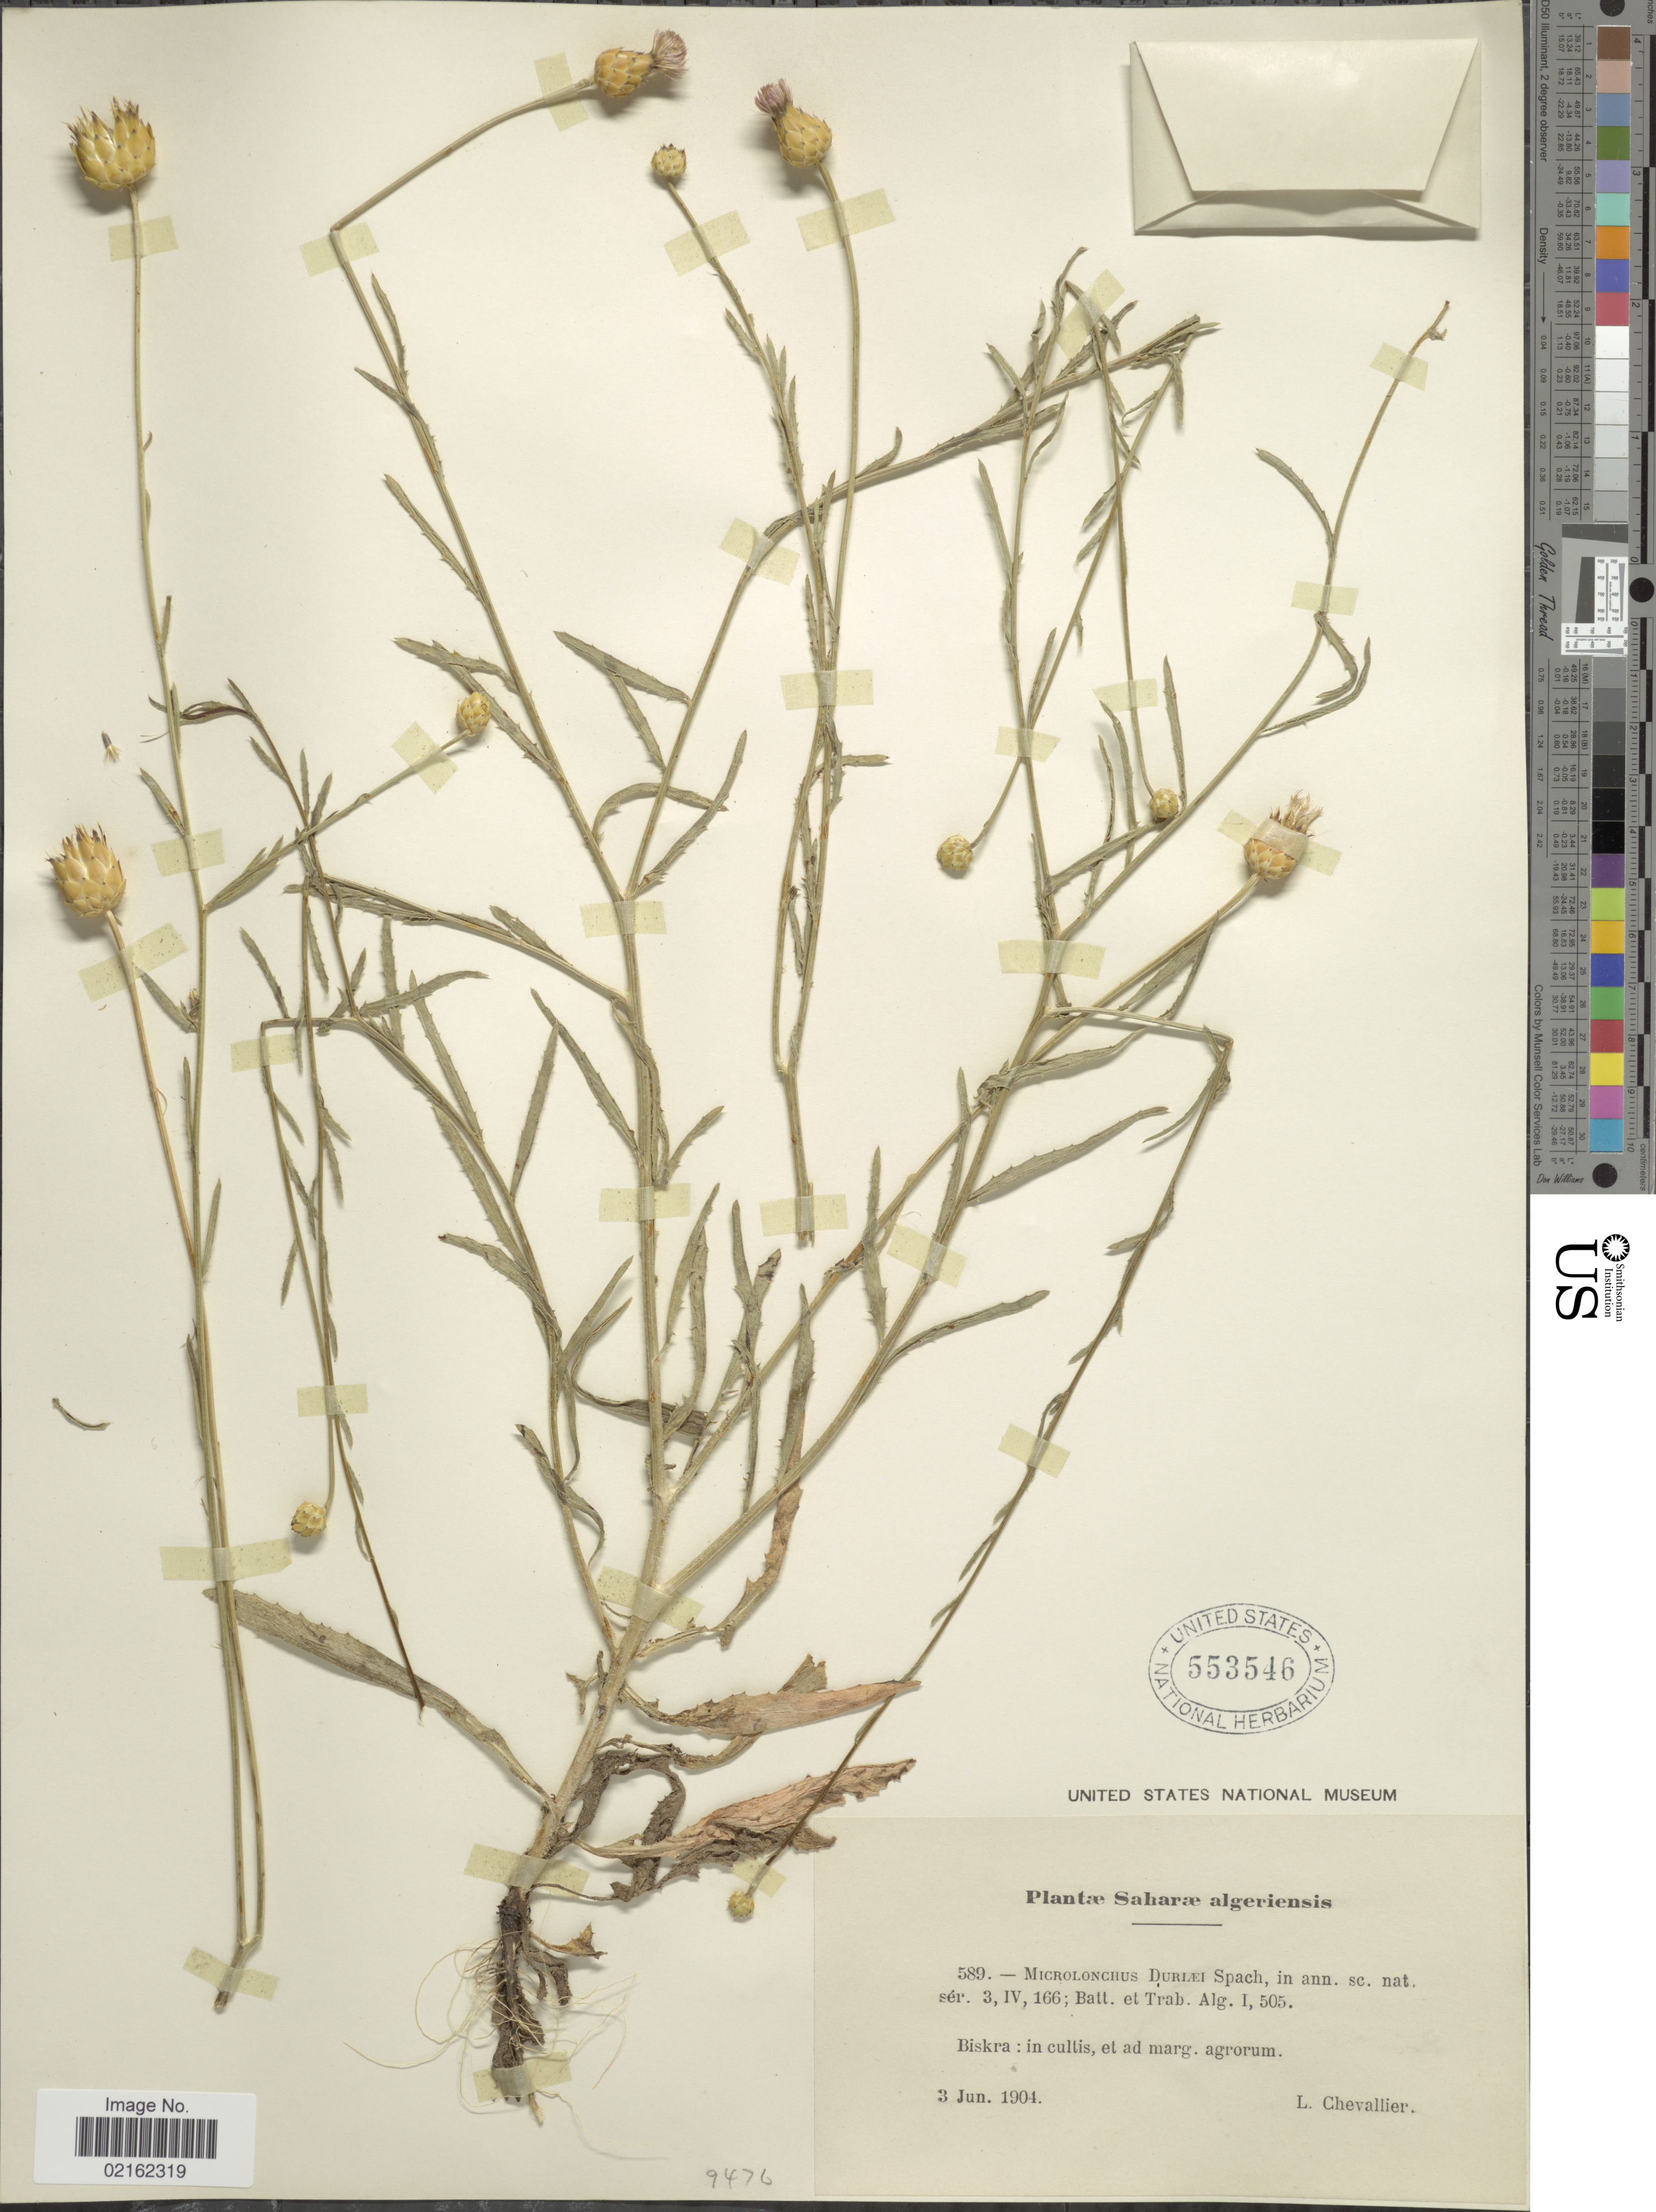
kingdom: Plantae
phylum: Tracheophyta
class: Magnoliopsida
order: Asterales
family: Asteraceae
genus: Centaurea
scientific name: Centaurea duriaei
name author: (Spach) Rouy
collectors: L. Chevallier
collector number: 589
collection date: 1904-06-03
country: Algeria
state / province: Biskra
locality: Saharae algeriensis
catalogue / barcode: US 553546